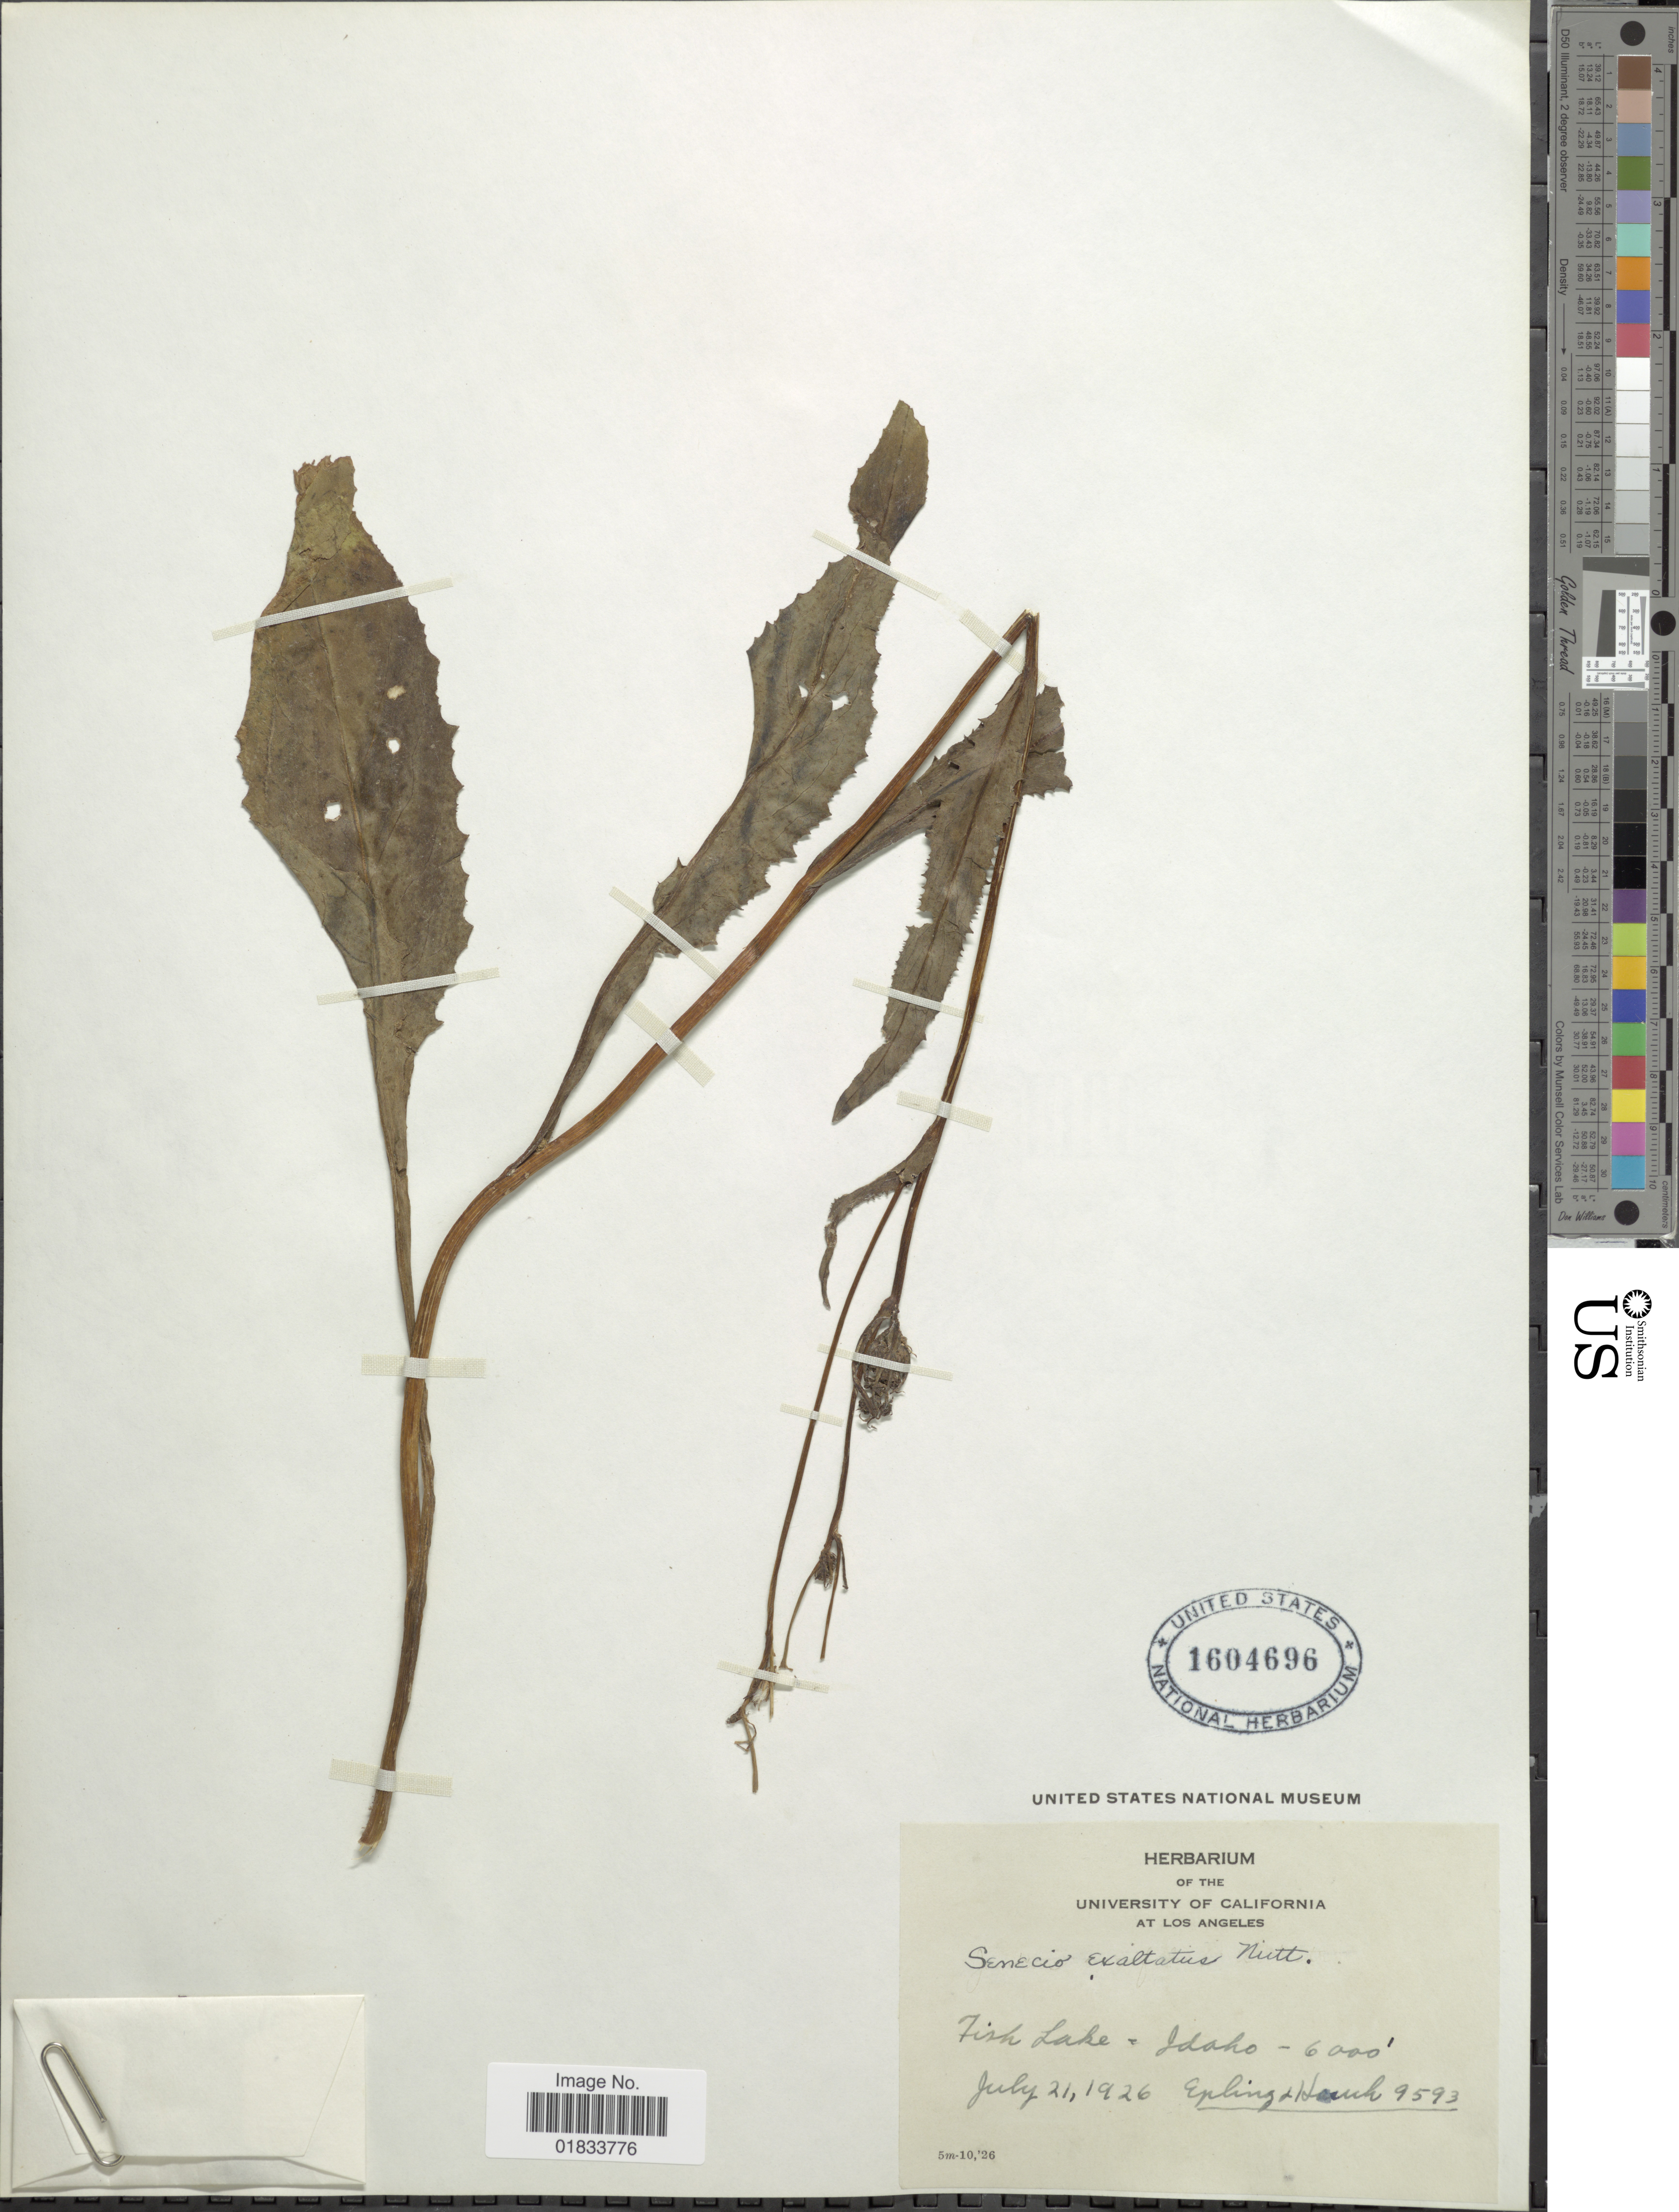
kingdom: Plantae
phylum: Tracheophyta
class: Magnoliopsida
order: Asterales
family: Asteraceae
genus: Senecio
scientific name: Senecio integerrimus var. exaltatus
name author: (Nutt.) Cronq.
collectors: -- Epling & -. Hauch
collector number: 9593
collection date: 1926-07-21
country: United States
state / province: Idaho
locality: Fish Lake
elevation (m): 1829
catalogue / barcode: US 1604696